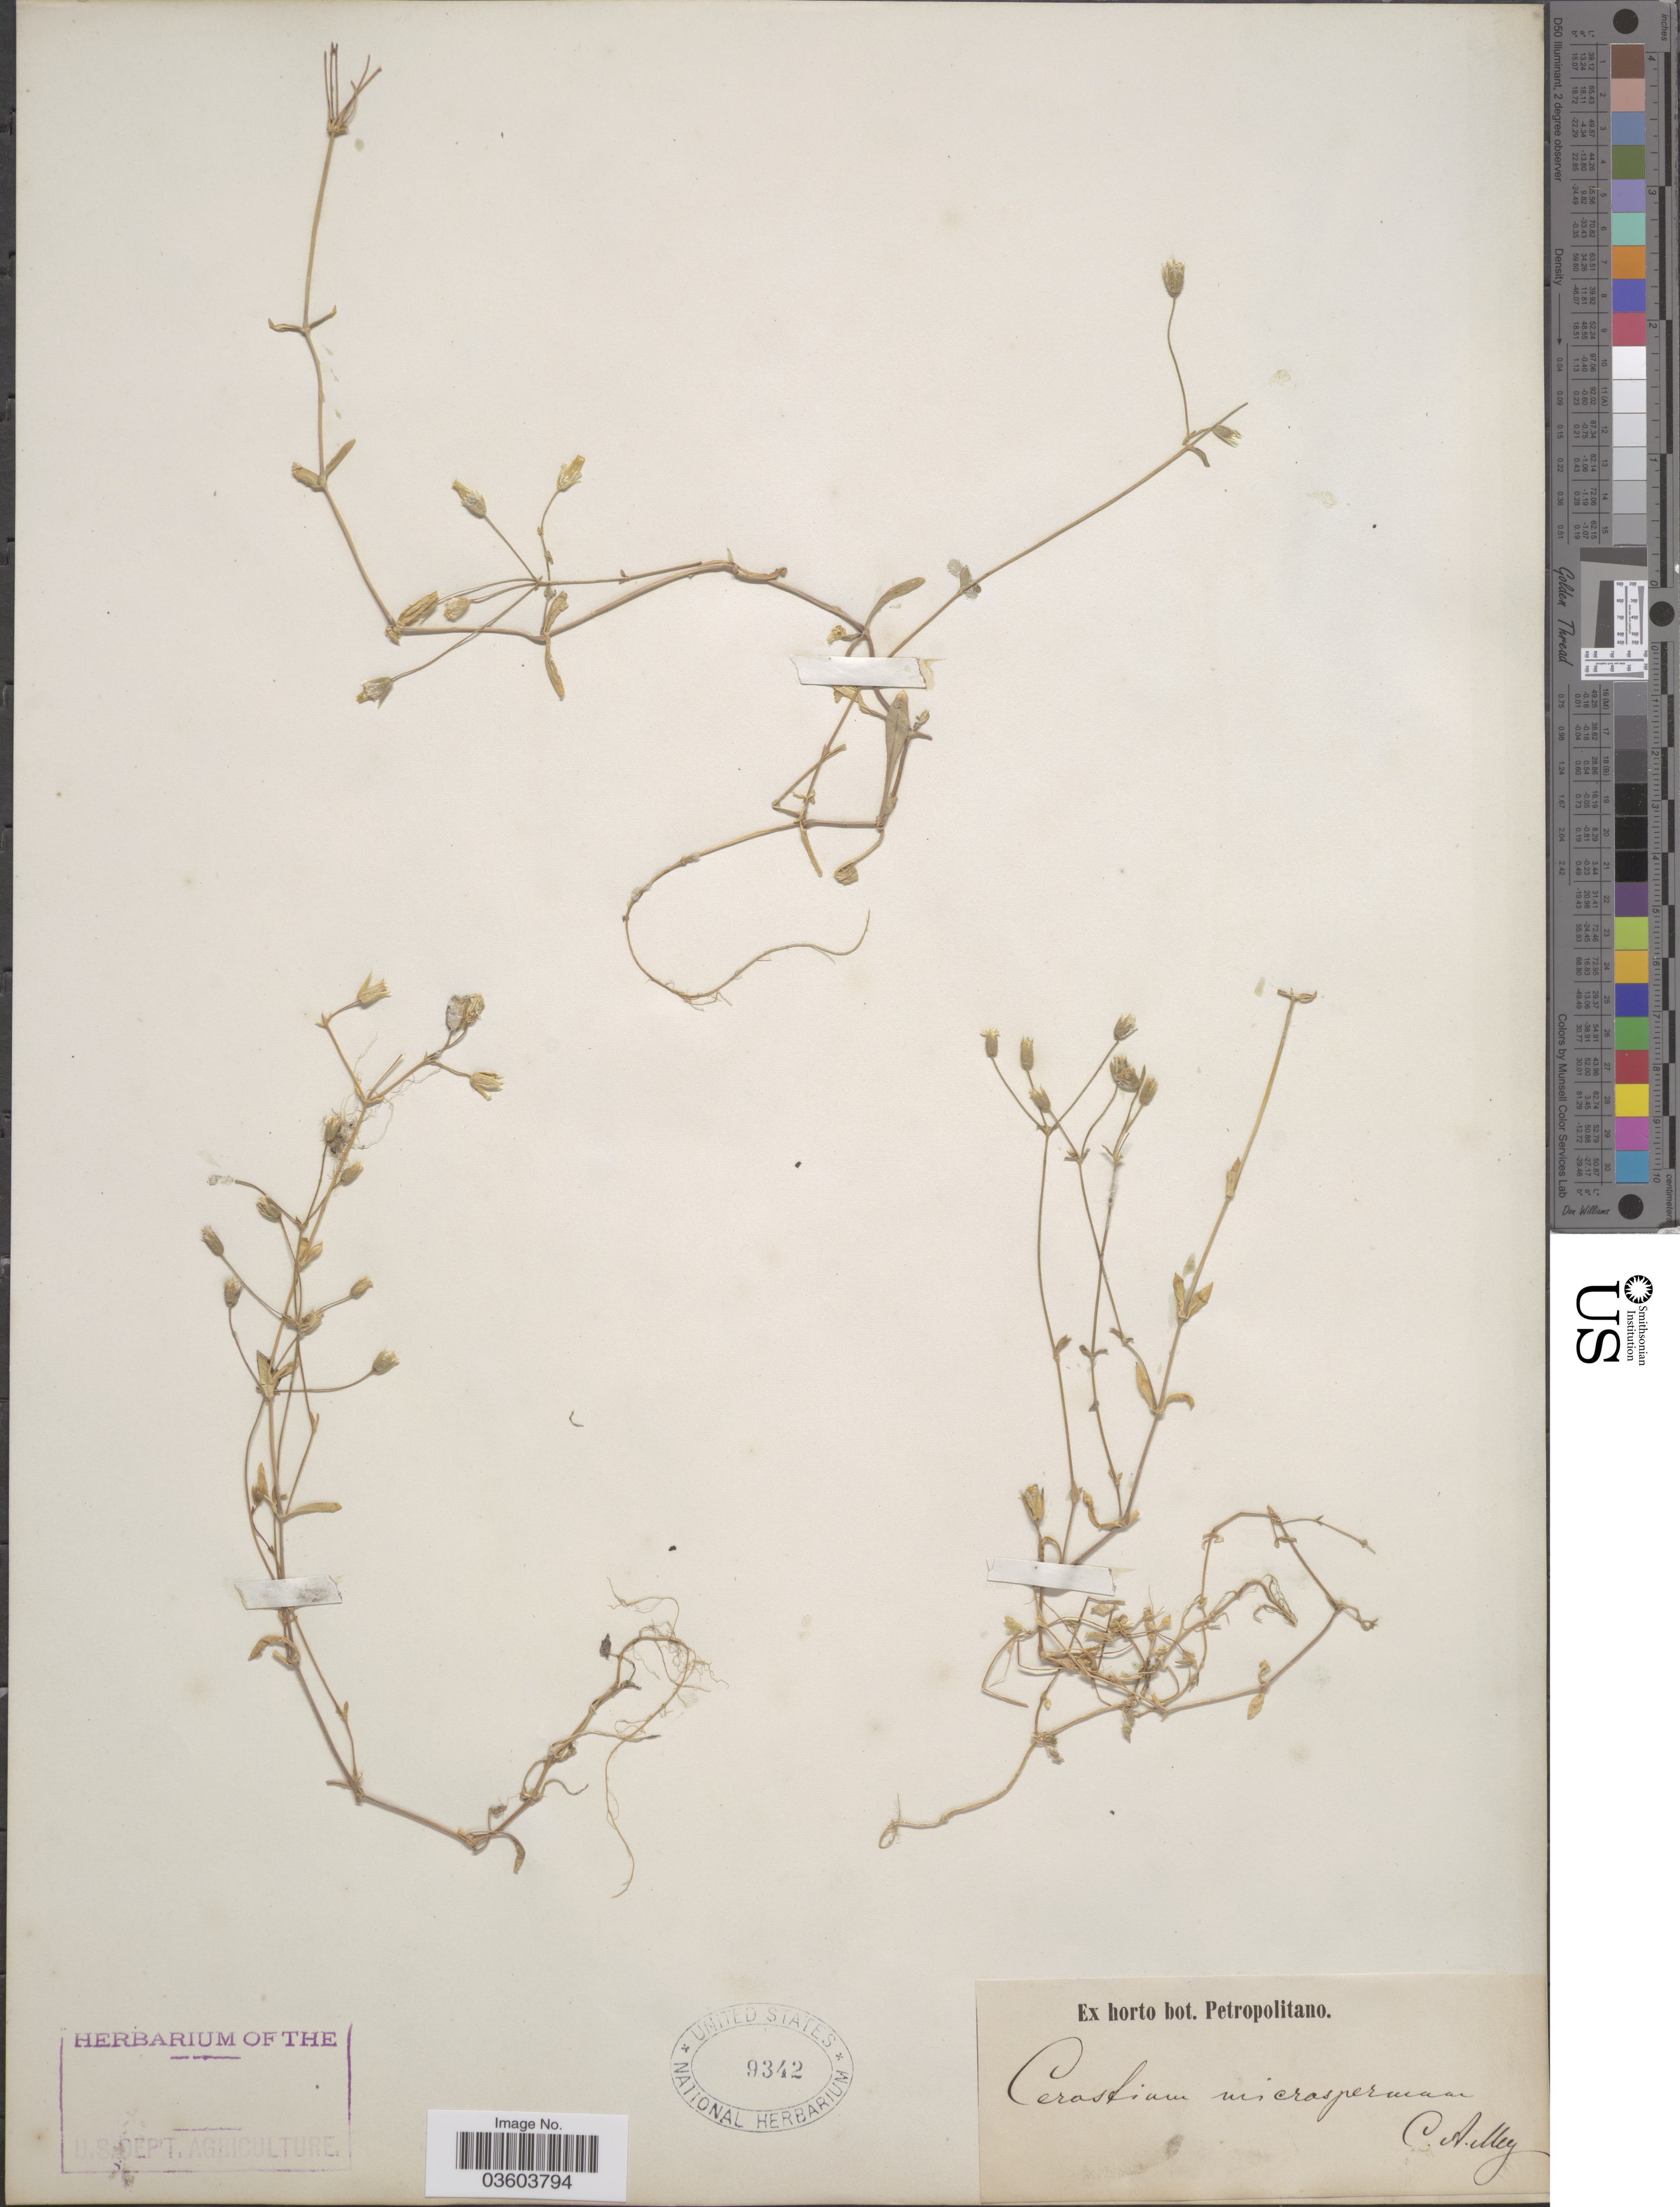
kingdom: Plantae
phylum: Tracheophyta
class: Magnoliopsida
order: Caryophyllales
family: Caryophyllaceae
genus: Cerastium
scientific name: Cerastium microspermum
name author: C.A. Mey.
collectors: C. Mey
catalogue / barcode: US 9342